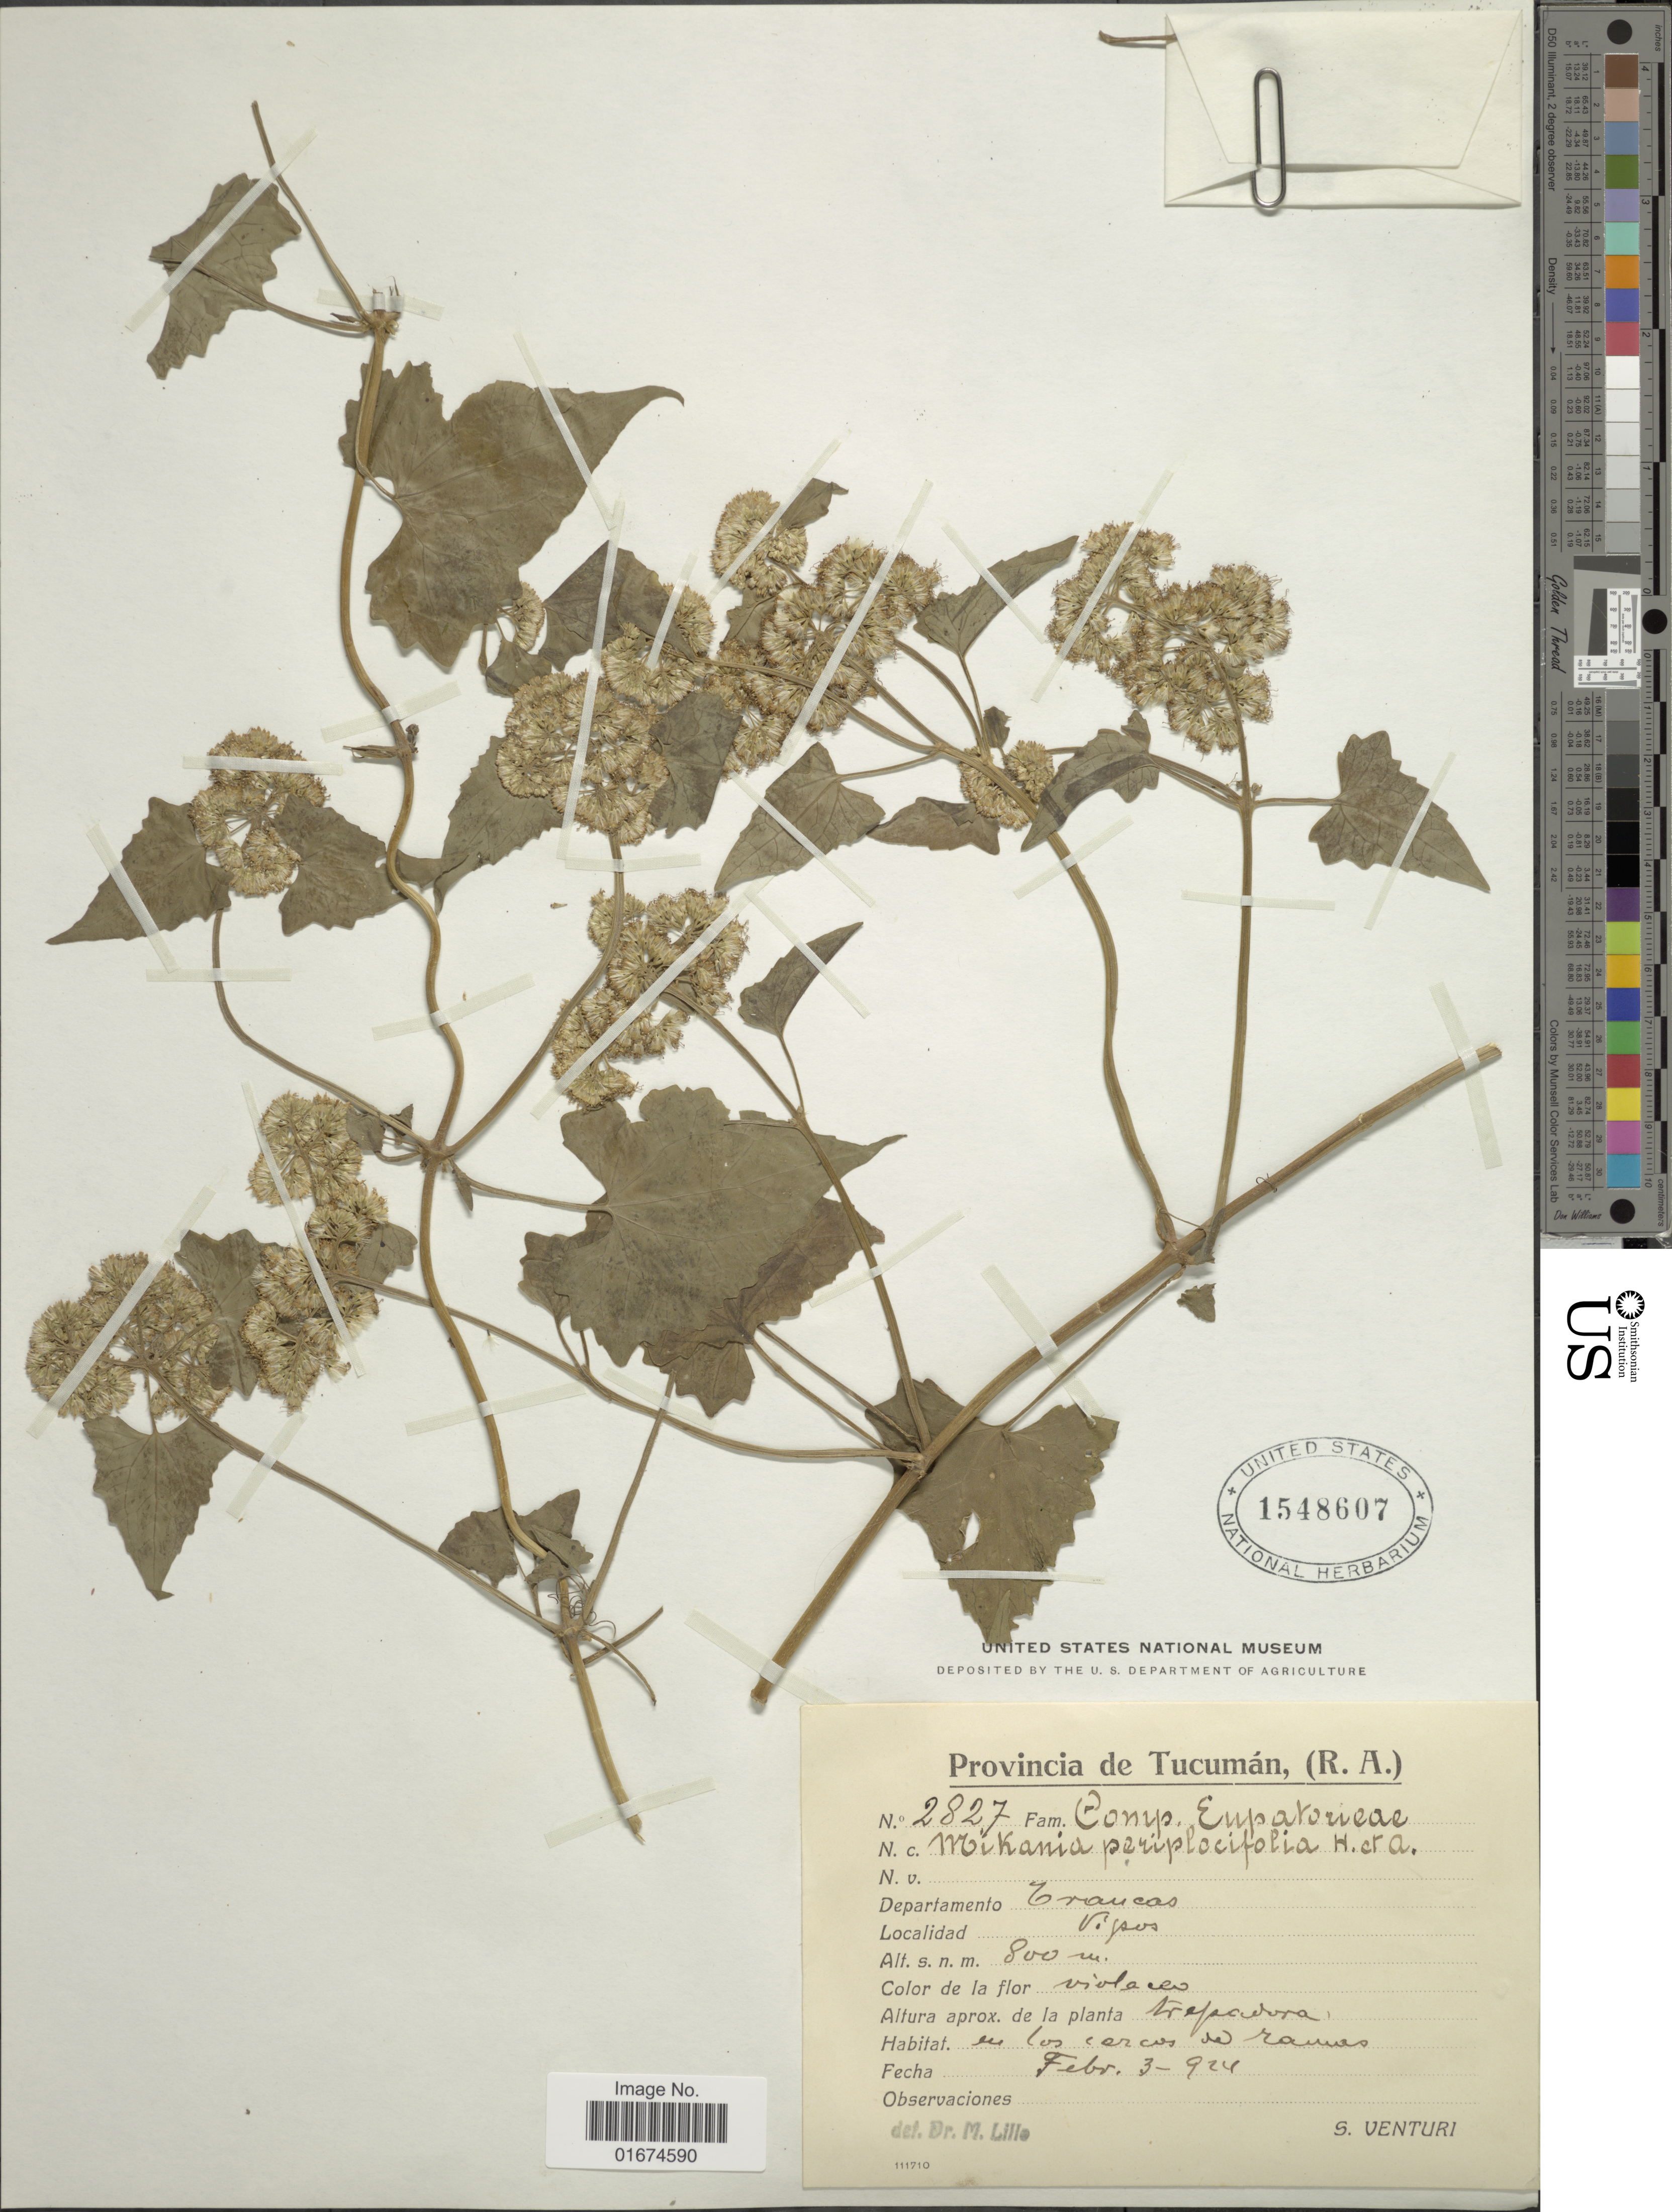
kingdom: Plantae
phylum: Tracheophyta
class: Magnoliopsida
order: Asterales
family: Asteraceae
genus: Mikania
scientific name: Mikania periplocifolia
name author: Hook. & Arn.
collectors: S. Venturi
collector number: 2827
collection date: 1924-02-03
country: Argentina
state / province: Tucuman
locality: (R.A.), Departamento Trancas, Vipos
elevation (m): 800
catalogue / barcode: US 1548607